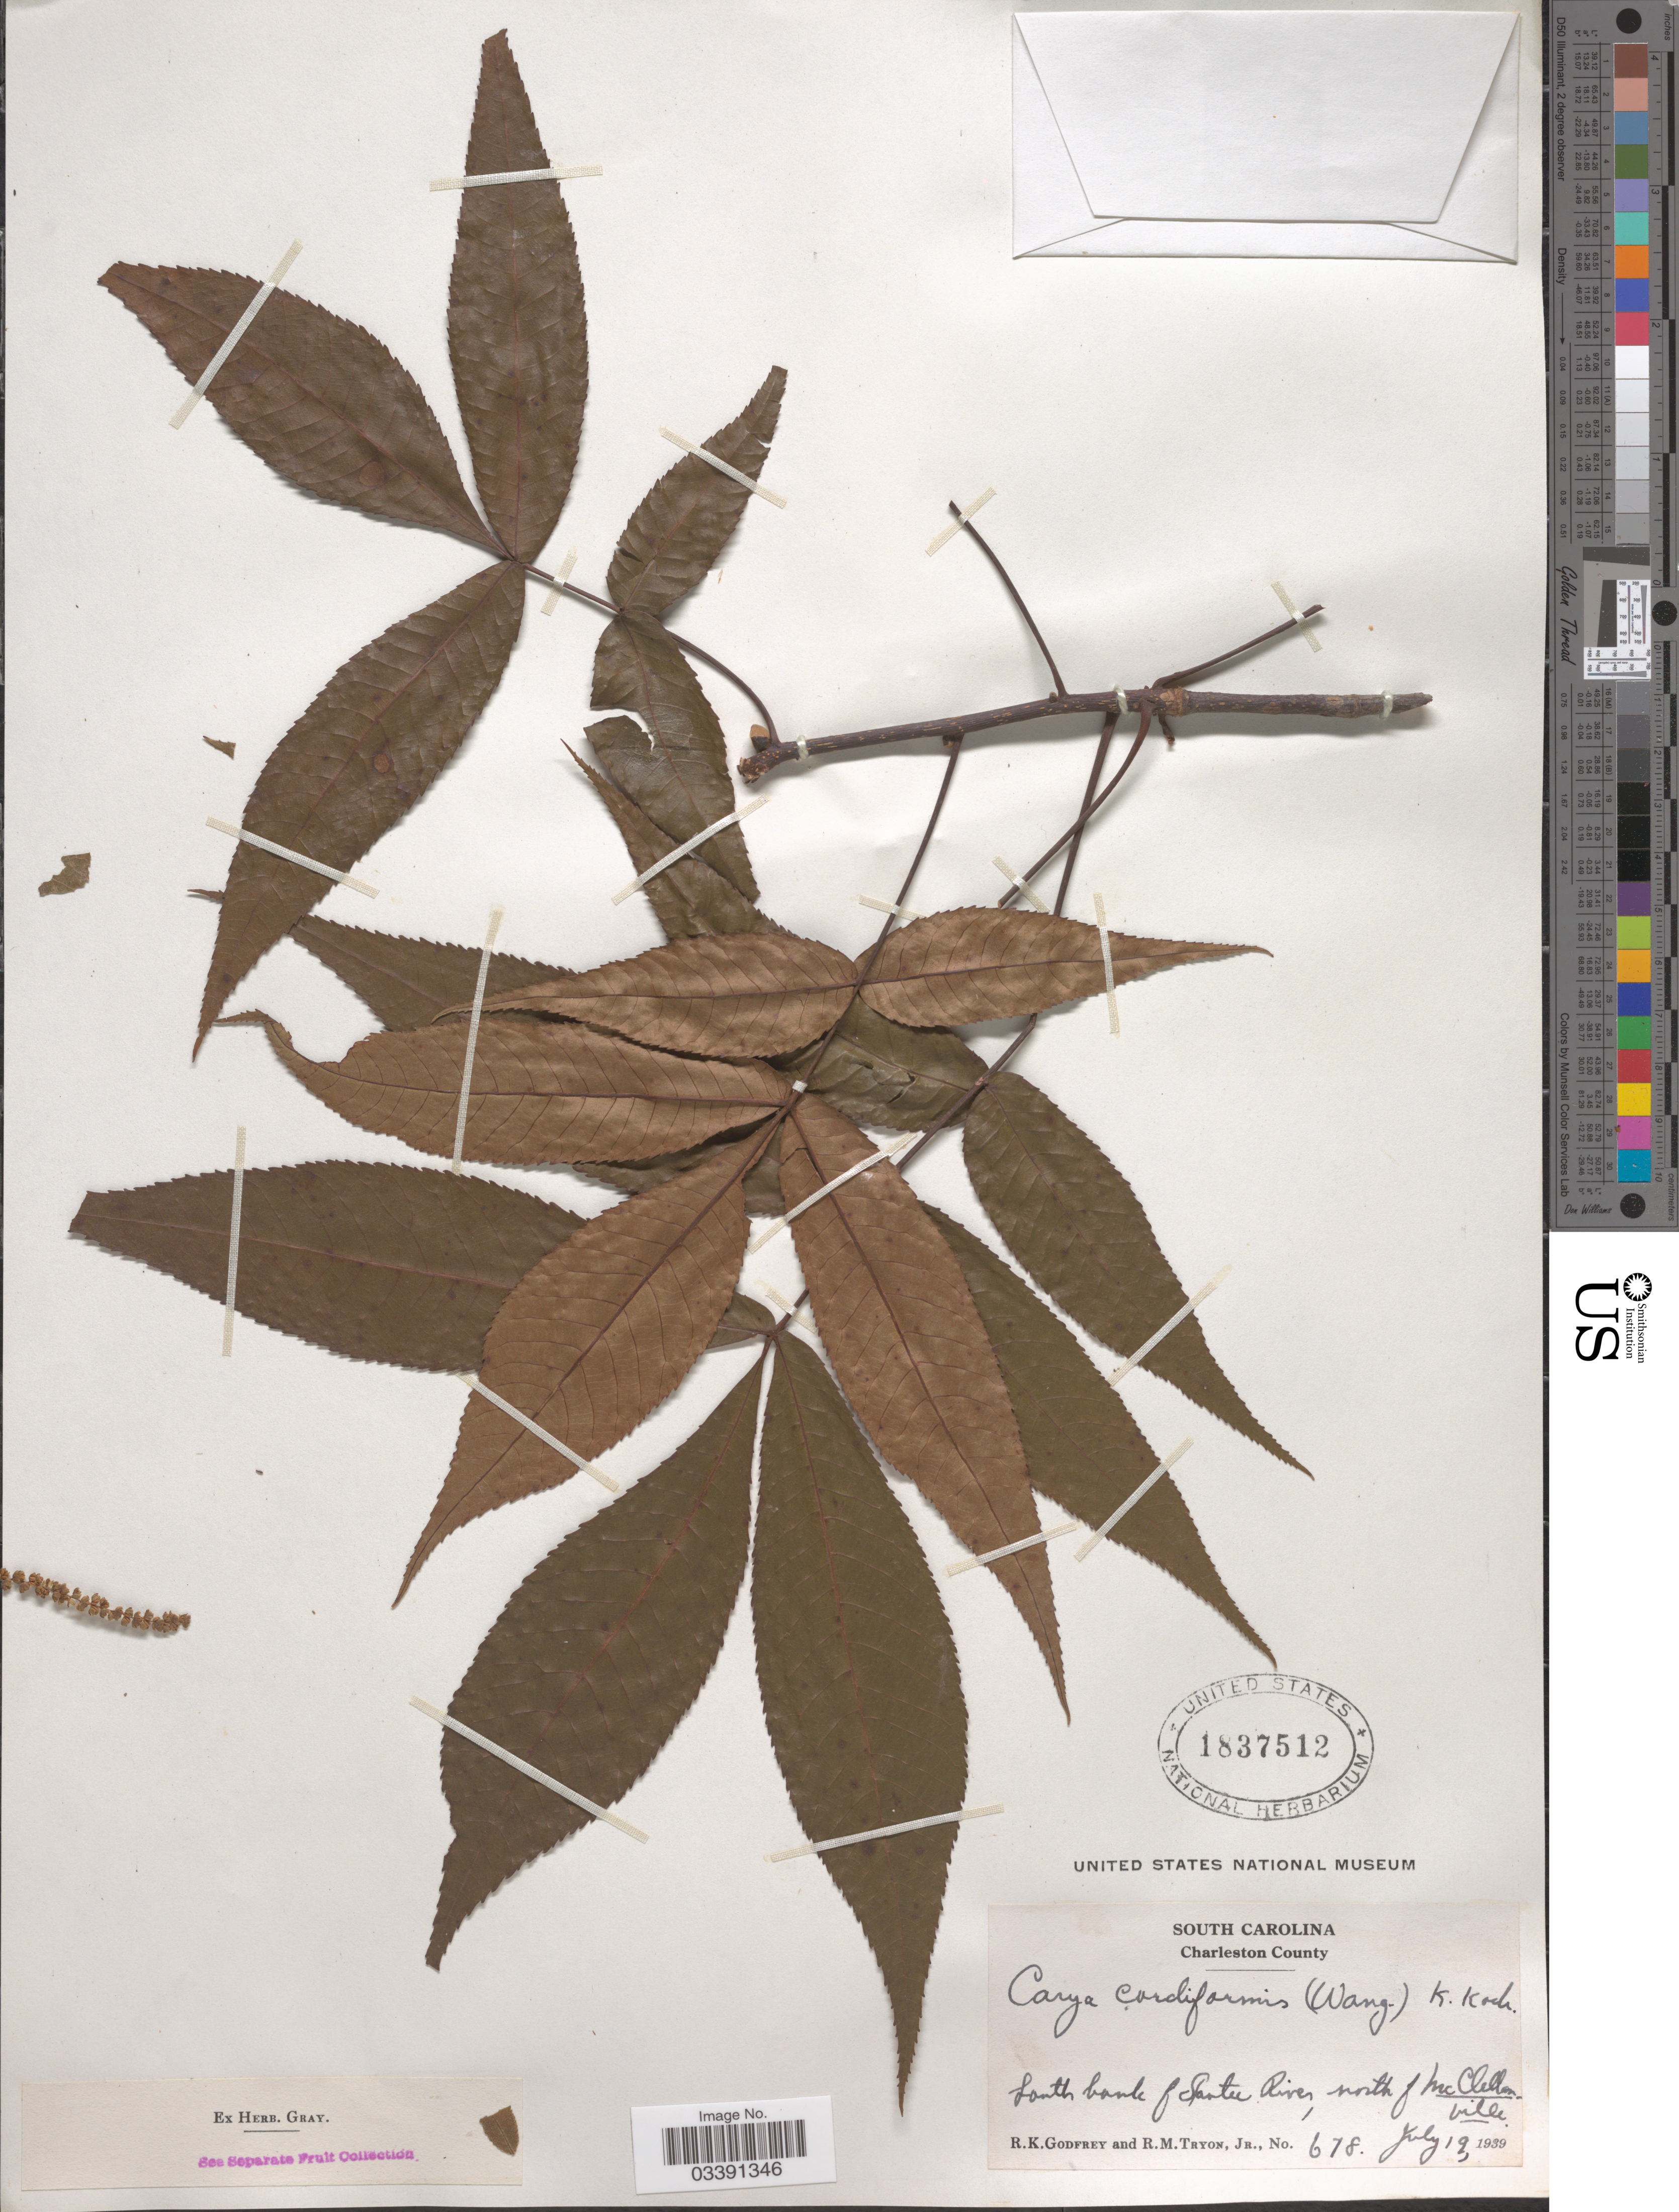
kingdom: Plantae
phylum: Tracheophyta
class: Magnoliopsida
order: Fagales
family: Juglandaceae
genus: Carya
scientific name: Carya cordiformis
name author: (Wangenh.) K. Koch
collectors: R. K. Godfrey & R. Tryon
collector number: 678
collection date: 1939-07-19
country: United States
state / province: South Carolina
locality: Charleston County. South bank of Santee River, north of McClellanville.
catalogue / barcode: US 1837512